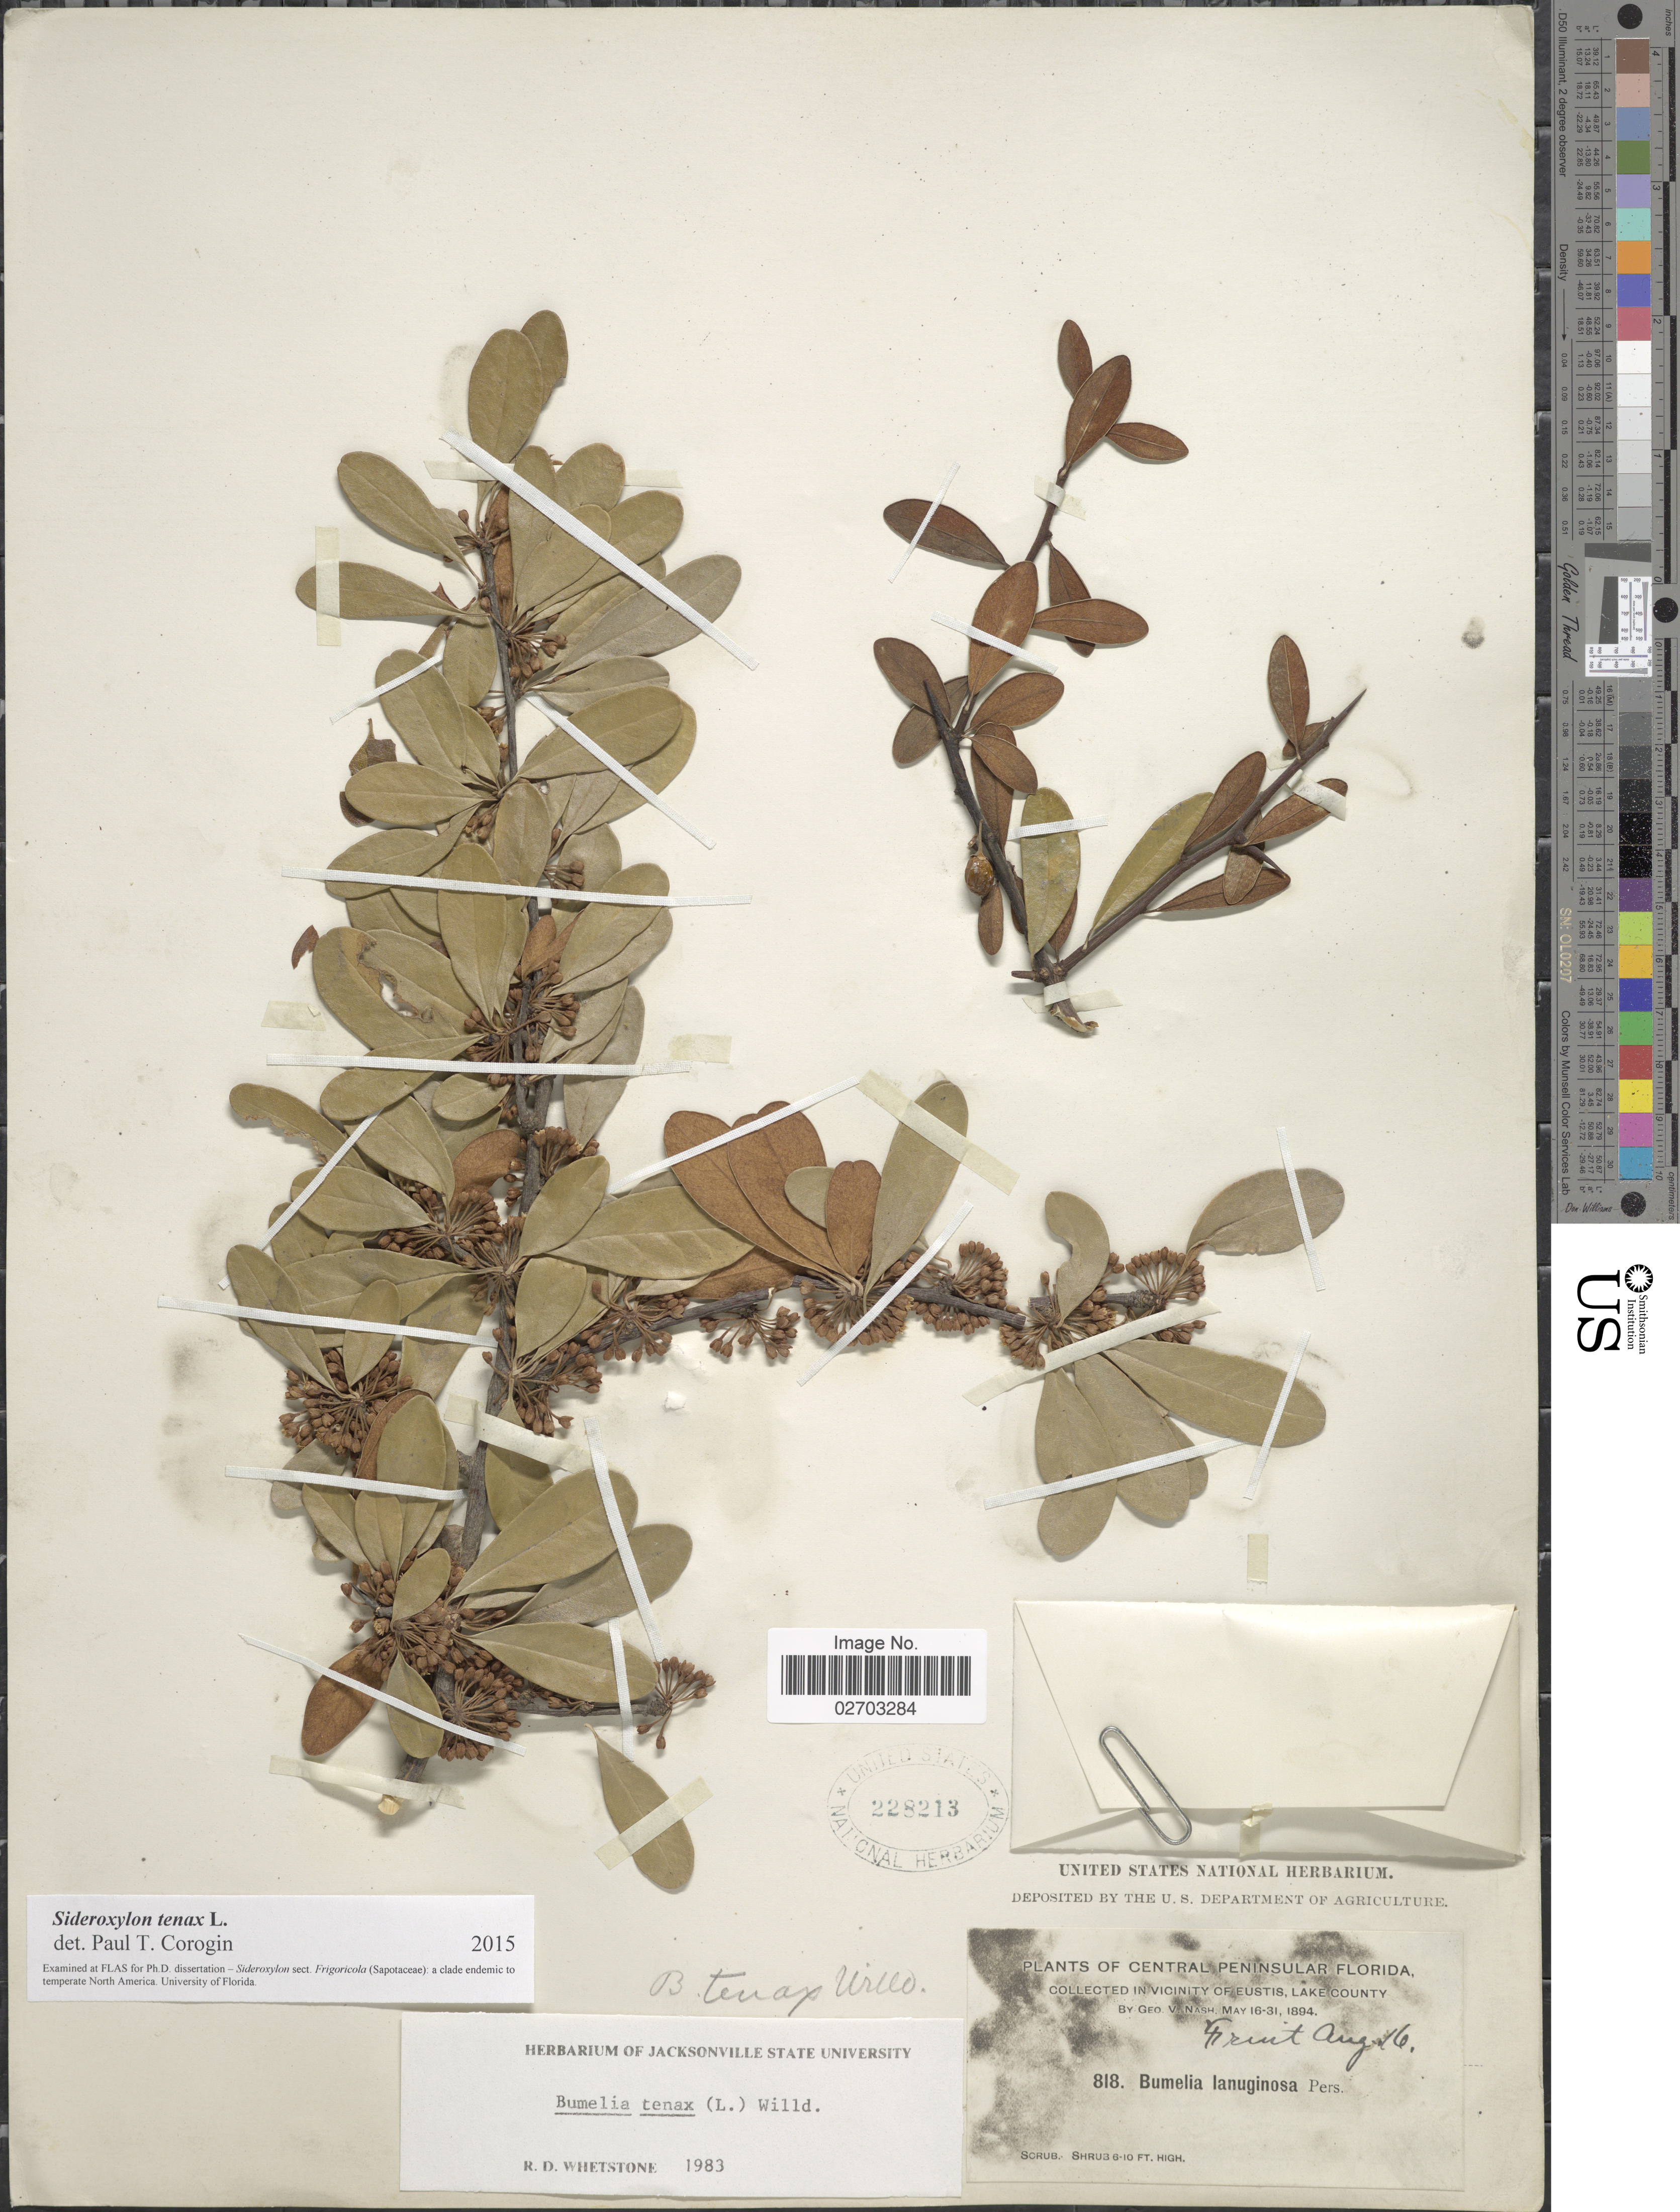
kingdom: Plantae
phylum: Tracheophyta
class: Magnoliopsida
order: Ericales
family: Sapotaceae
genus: Sideroxylon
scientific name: Sideroxylon tenax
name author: L.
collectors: G. V. Nash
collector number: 88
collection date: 1894-05-16/1894-05-31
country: United States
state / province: Florida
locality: Central Peninsular, in Vicinity of Eustis, Lake County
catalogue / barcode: US 228213